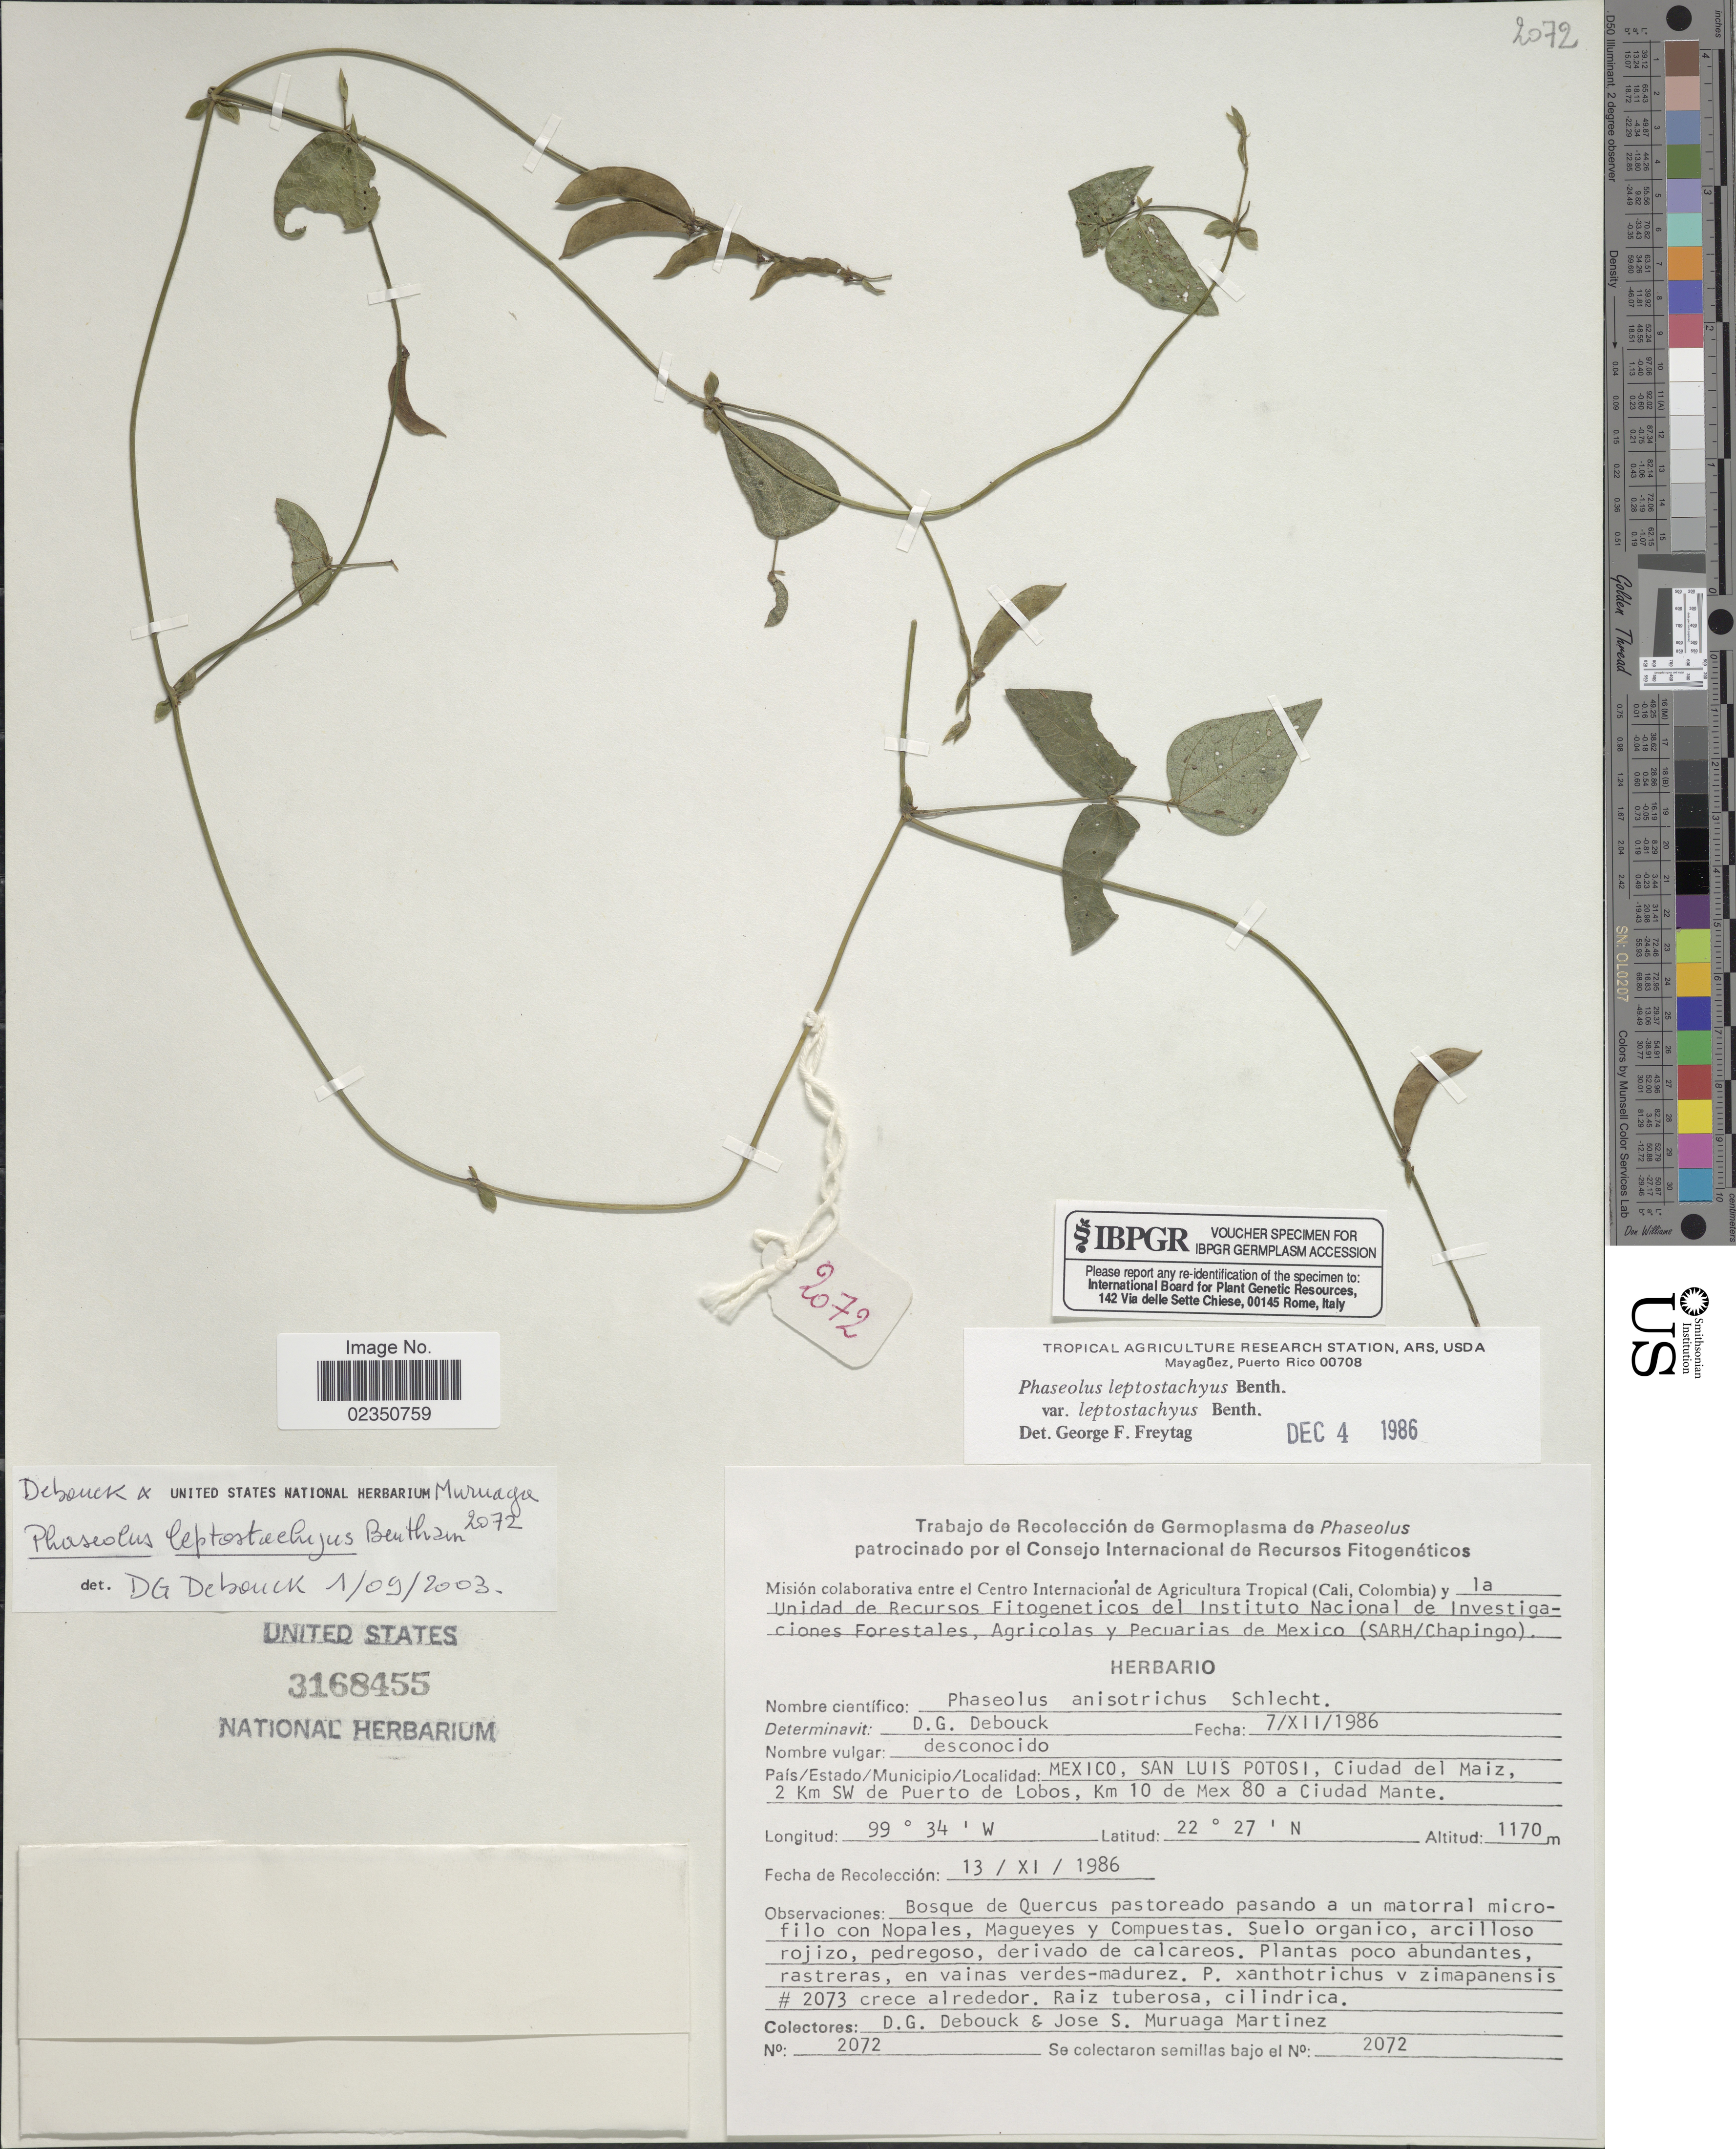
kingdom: Plantae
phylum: Tracheophyta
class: Magnoliopsida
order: Fabales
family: Fabaceae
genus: Phaseolus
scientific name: Phaseolus leptostachyus var. leptostachyus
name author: Benth.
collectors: D. Debouck & J. Muruaga Martinez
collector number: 2072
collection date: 1986-11-13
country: Mexico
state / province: San Luis Potosí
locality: Ciudad del Maiz, 2 km SW de Puerto de Lobos, km 10 de Mex 80 a Ciudad Mante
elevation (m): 1170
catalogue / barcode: US 3168455